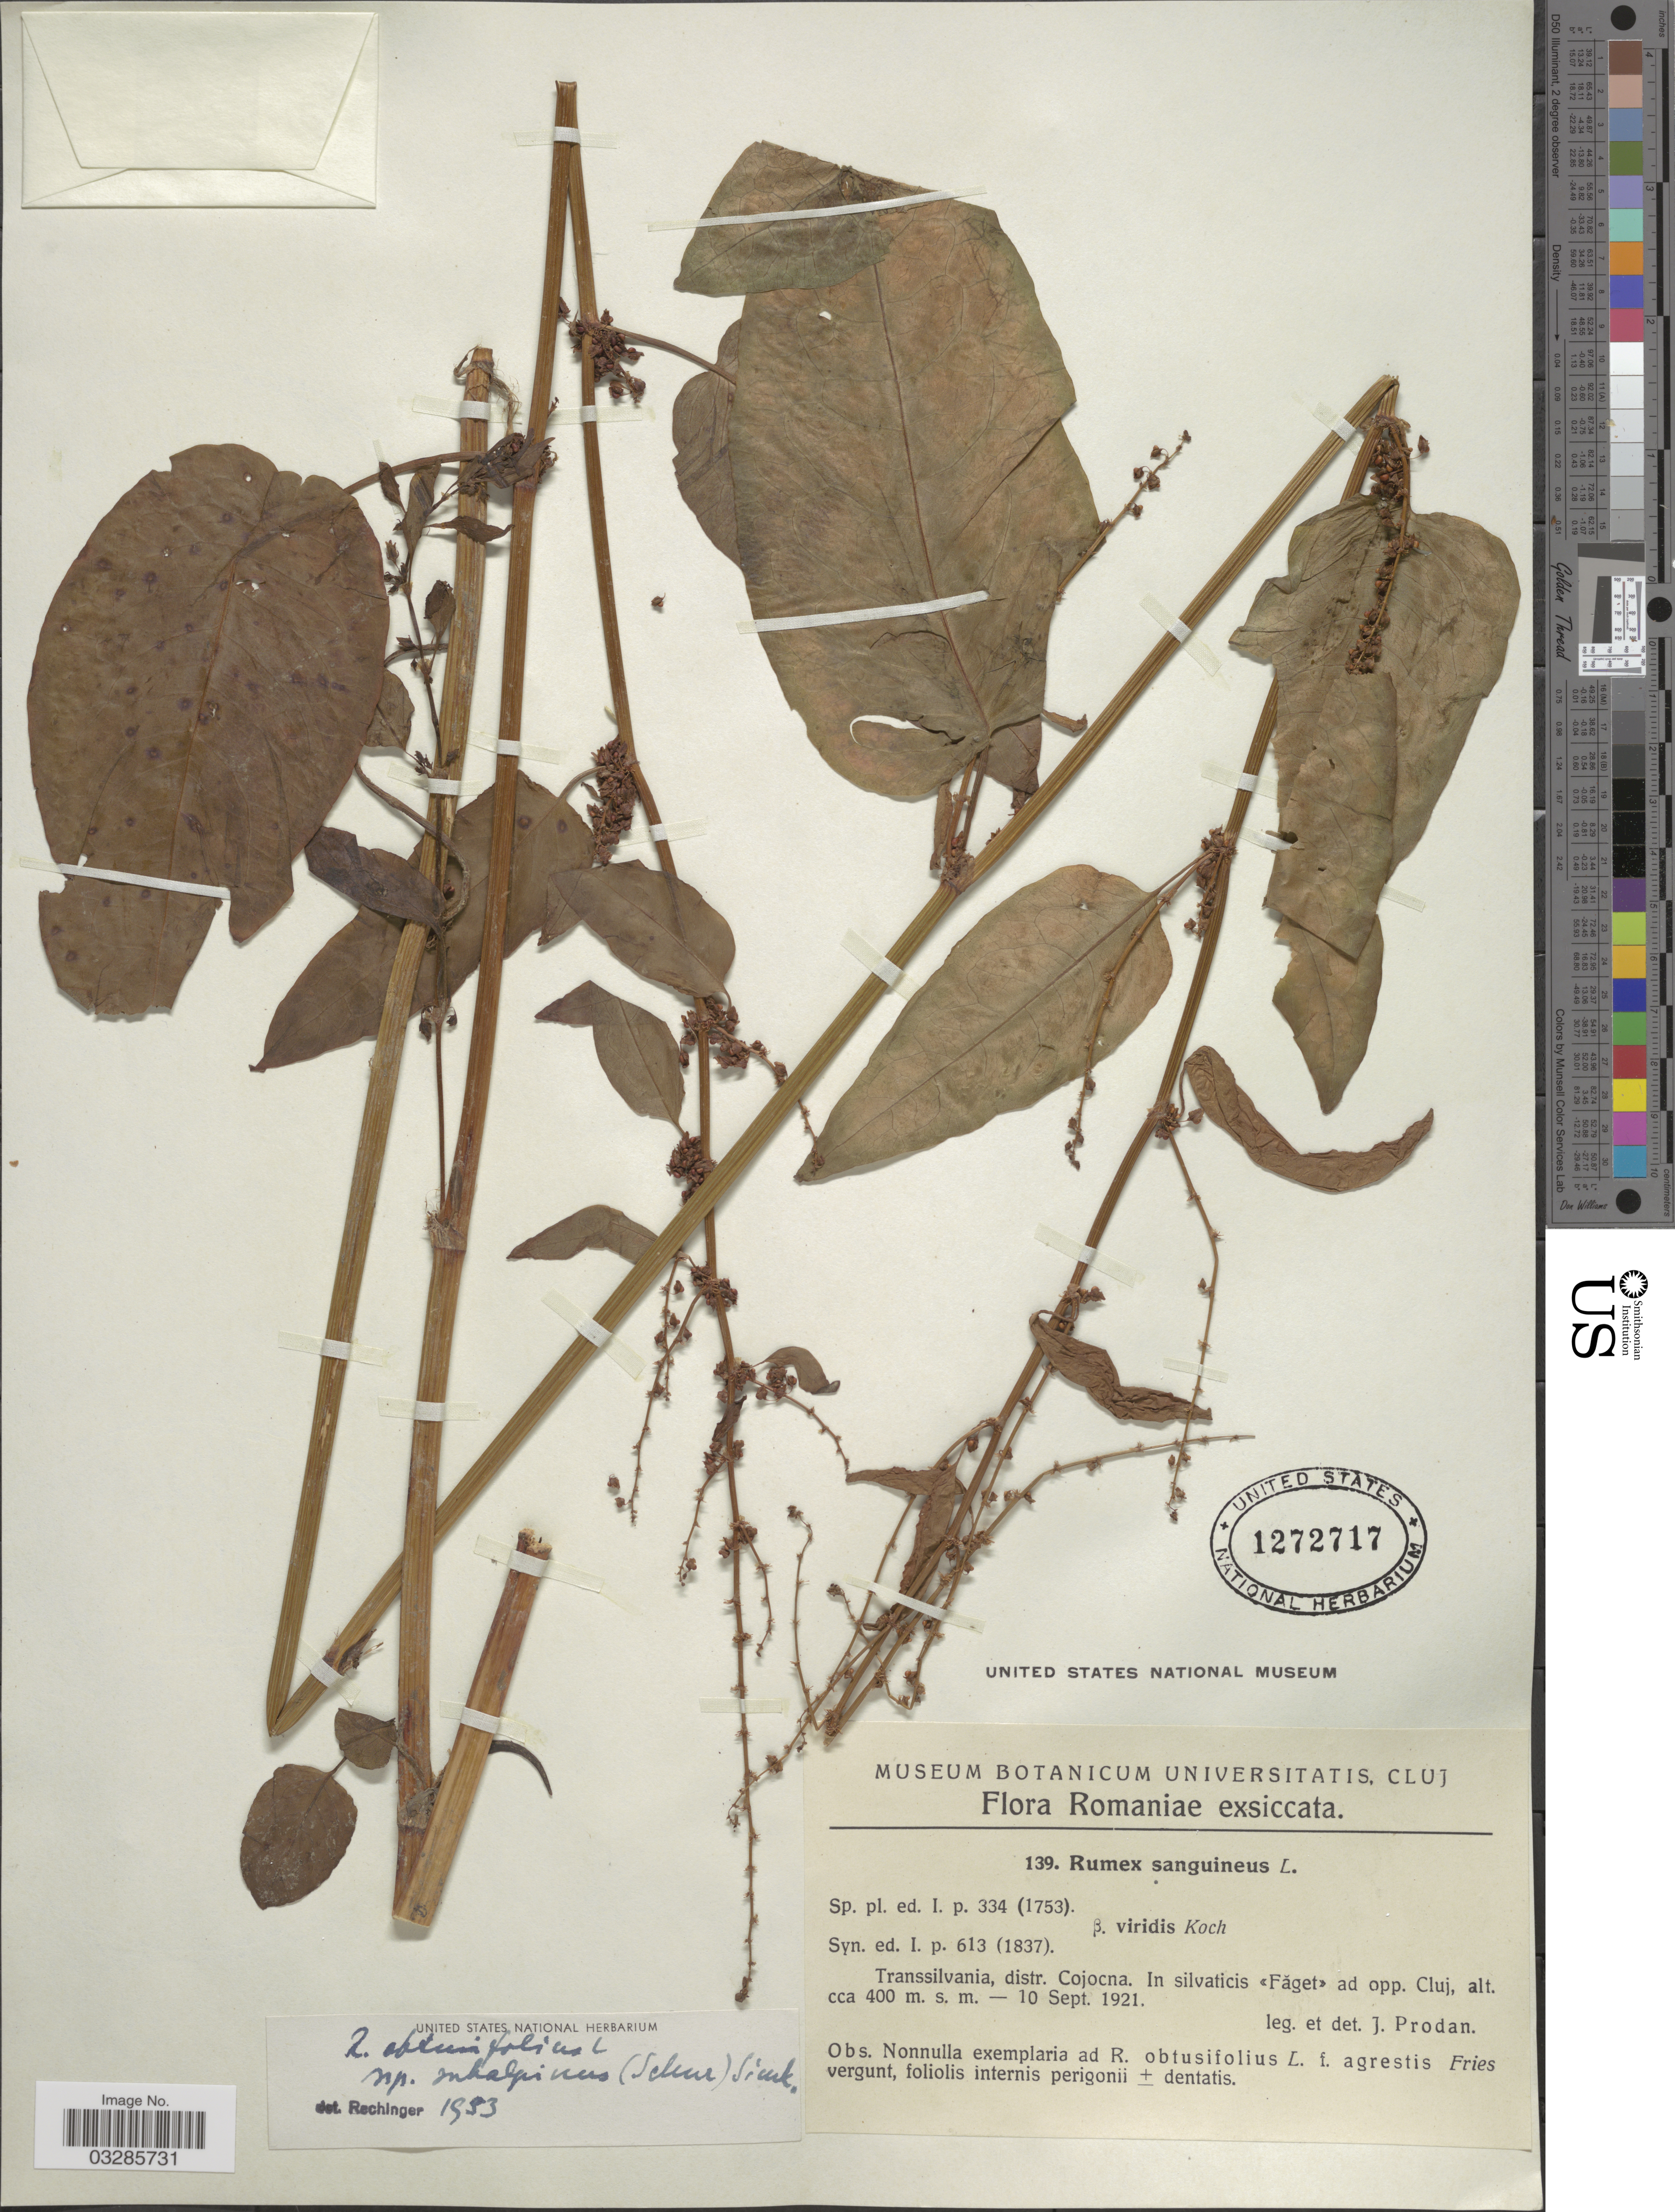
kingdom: Plantae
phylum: Tracheophyta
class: Magnoliopsida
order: Caryophyllales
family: Polygonaceae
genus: Rumex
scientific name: Rumex obtusifolius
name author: L.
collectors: J. Prodan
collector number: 139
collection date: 1921-09-10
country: Romania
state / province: Cluj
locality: Transsilvania, distr. Cojocna. In silvaticis <<Faget>> ad opp. Cluj.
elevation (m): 400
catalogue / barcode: US 1272717